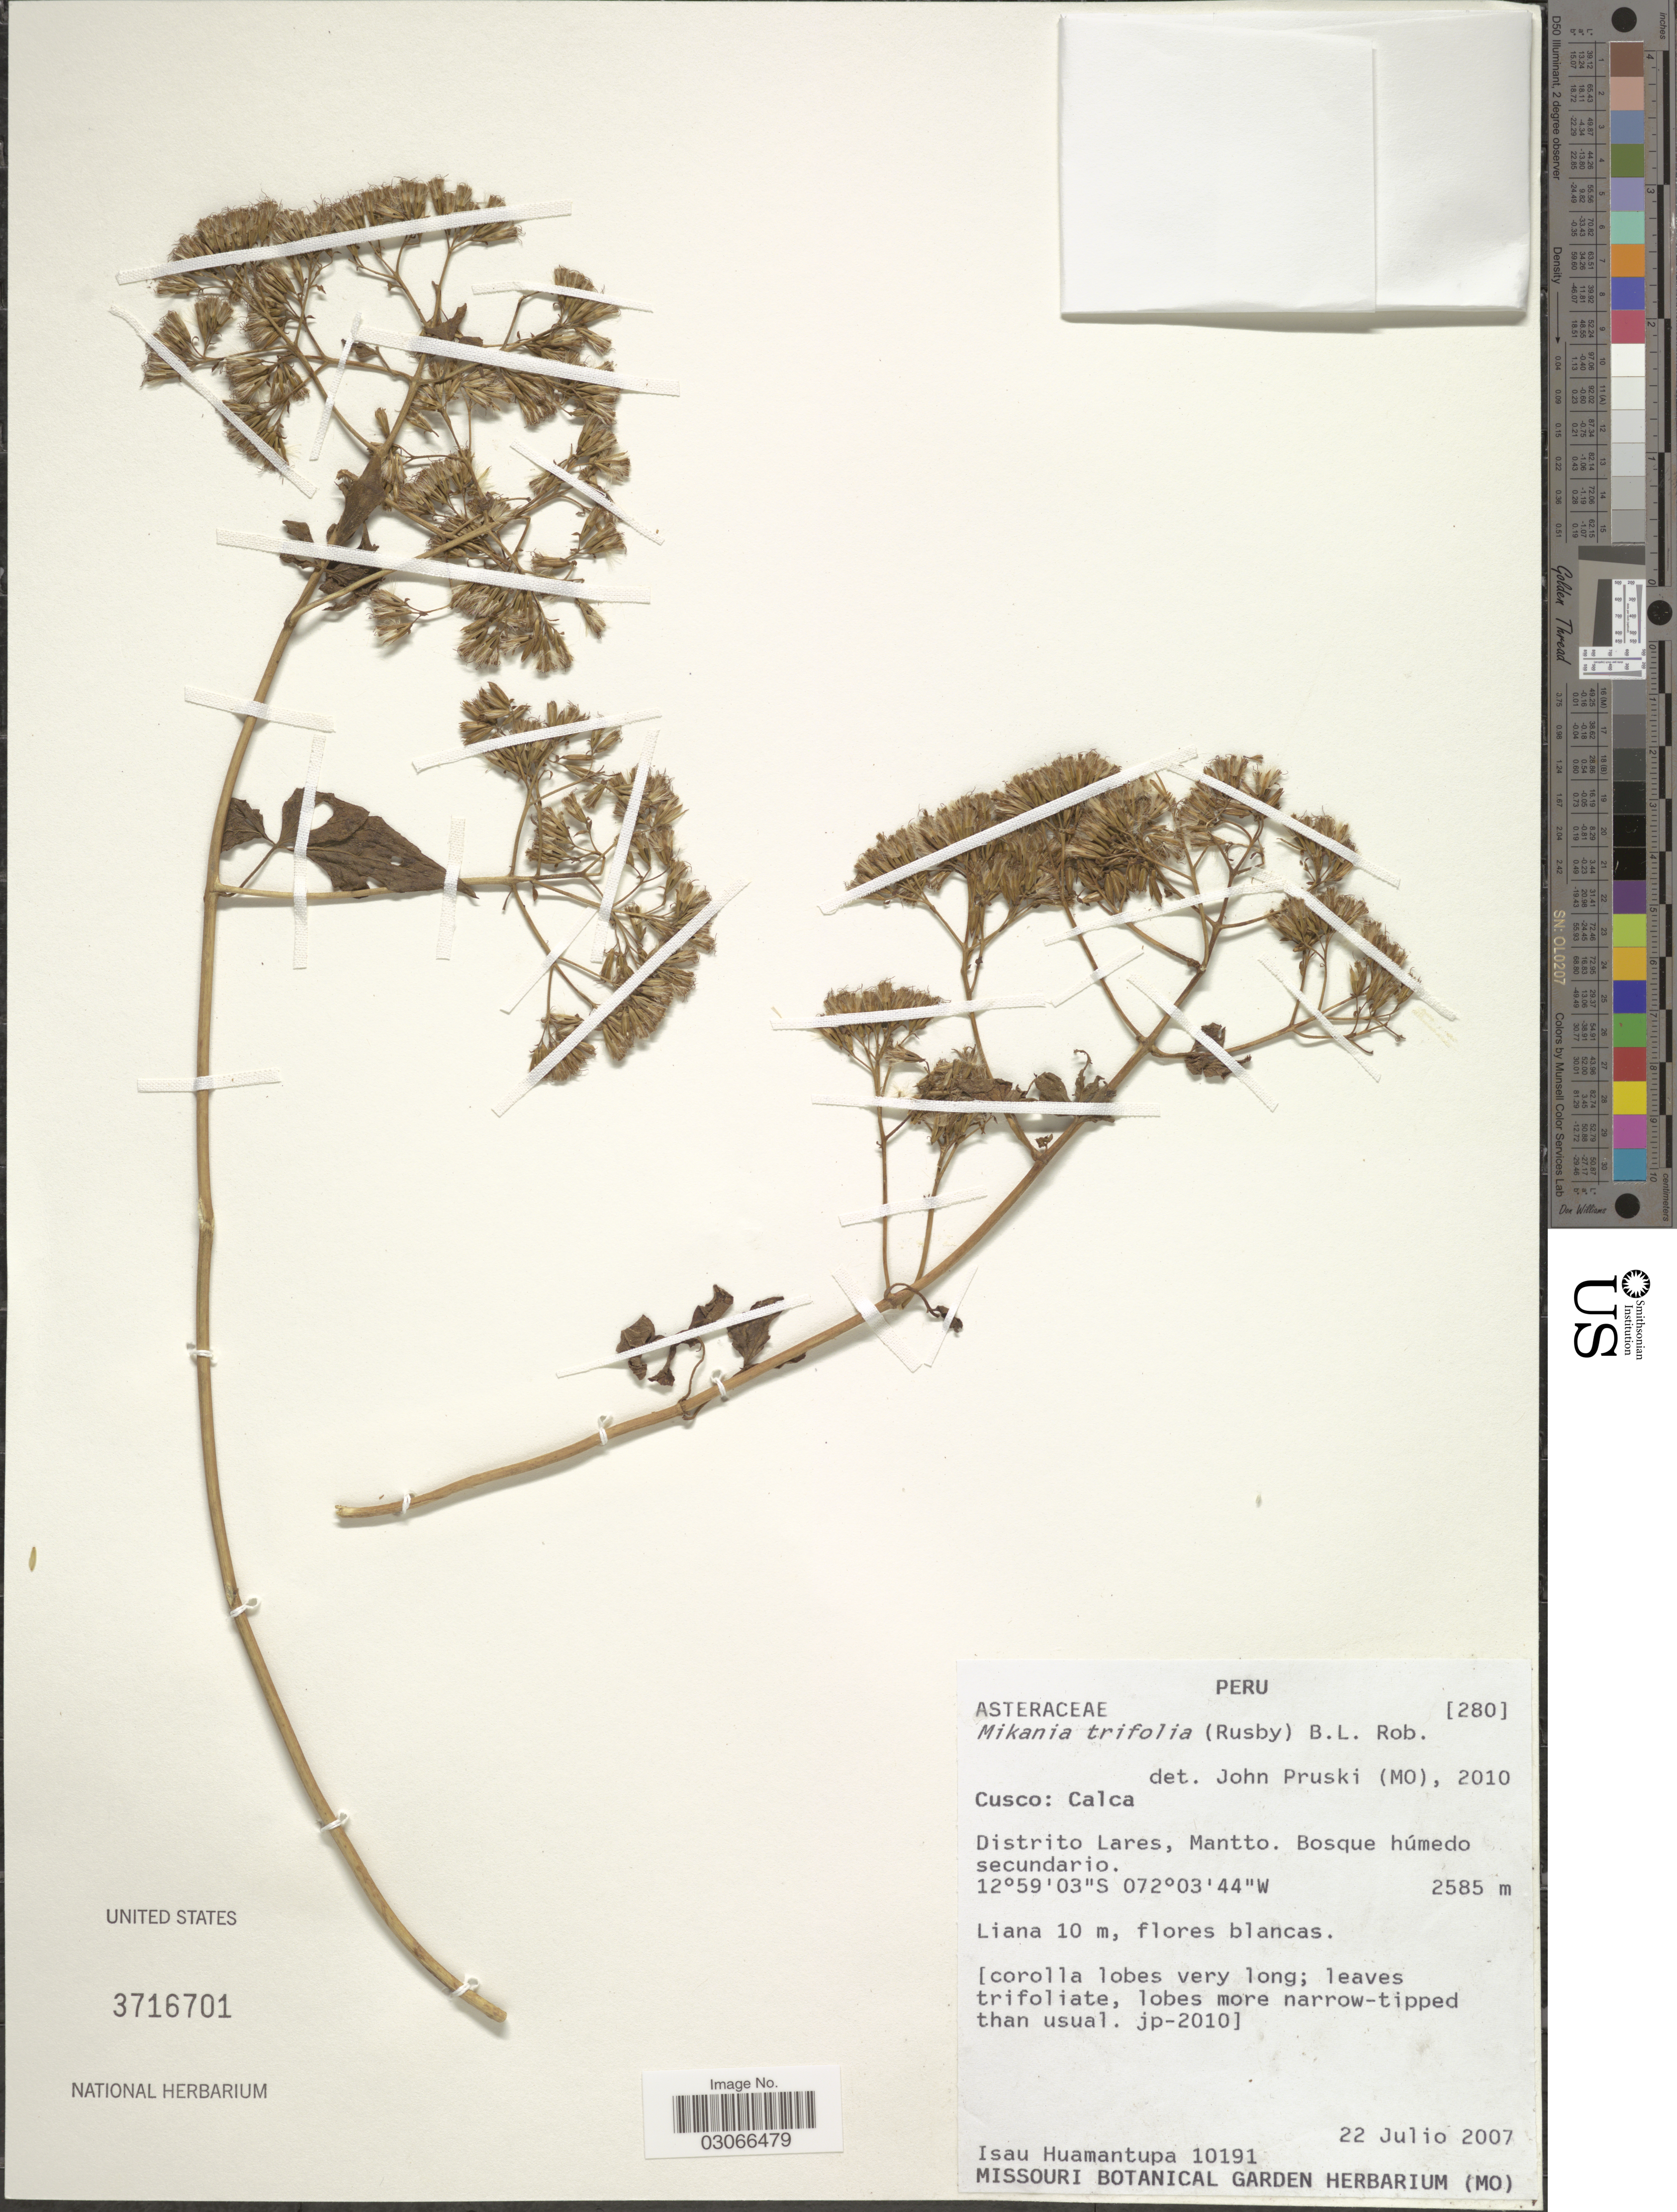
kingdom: Plantae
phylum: Tracheophyta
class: Magnoliopsida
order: Asterales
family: Asteraceae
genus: Mikania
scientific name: Mikania trifolia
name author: (Rusby) B.L. Rob.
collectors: I. Huamantupa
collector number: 10191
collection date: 2007-07-22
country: Peru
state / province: Cusco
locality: Calca. Distrito Lares, Mantto. Bosque secundario.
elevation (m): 2585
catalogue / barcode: US 3716701